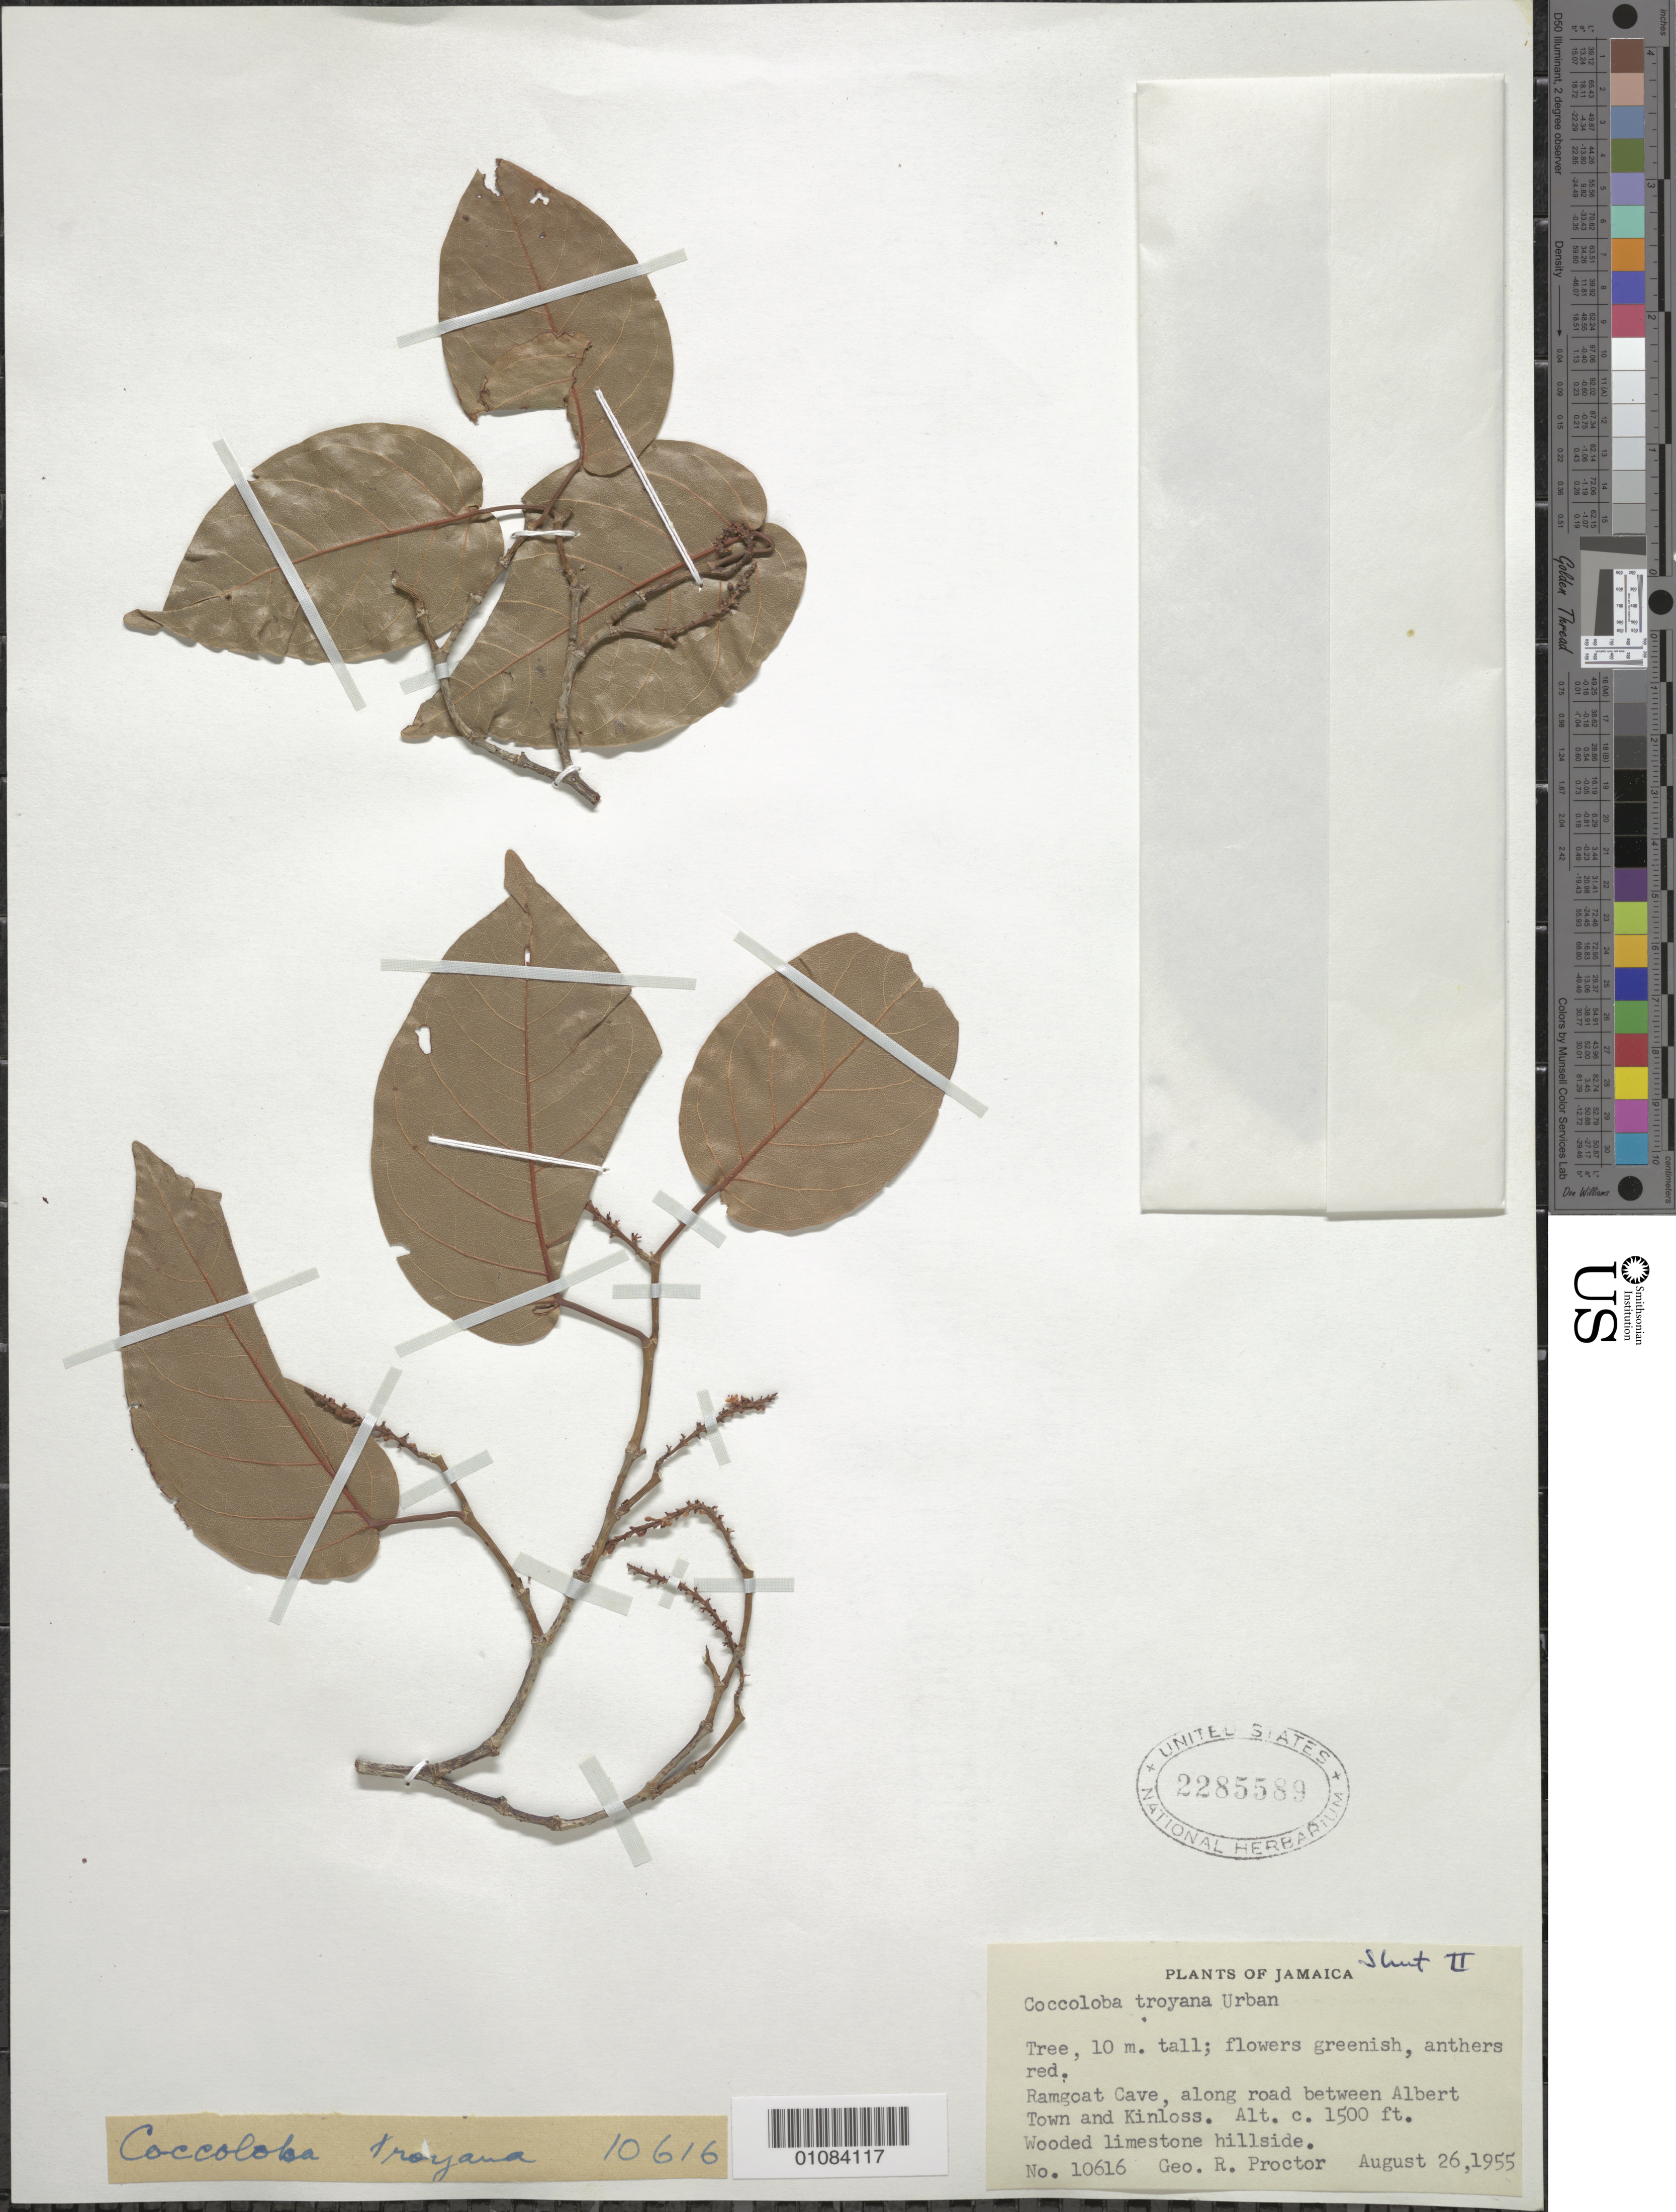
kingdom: Plantae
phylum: Tracheophyta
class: Magnoliopsida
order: Caryophyllales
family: Polygonaceae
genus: Coccoloba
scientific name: Coccoloba troyana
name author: Urb.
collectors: G. R. Proctor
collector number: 10616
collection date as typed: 26 Aug 1955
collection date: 1955-08-26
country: Jamaica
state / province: Trelawny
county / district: Ramgoat Cave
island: Jamaica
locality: Ramgoat Cave, along road between Alber Town and Kinloss.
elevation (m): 457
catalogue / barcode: US 2285589